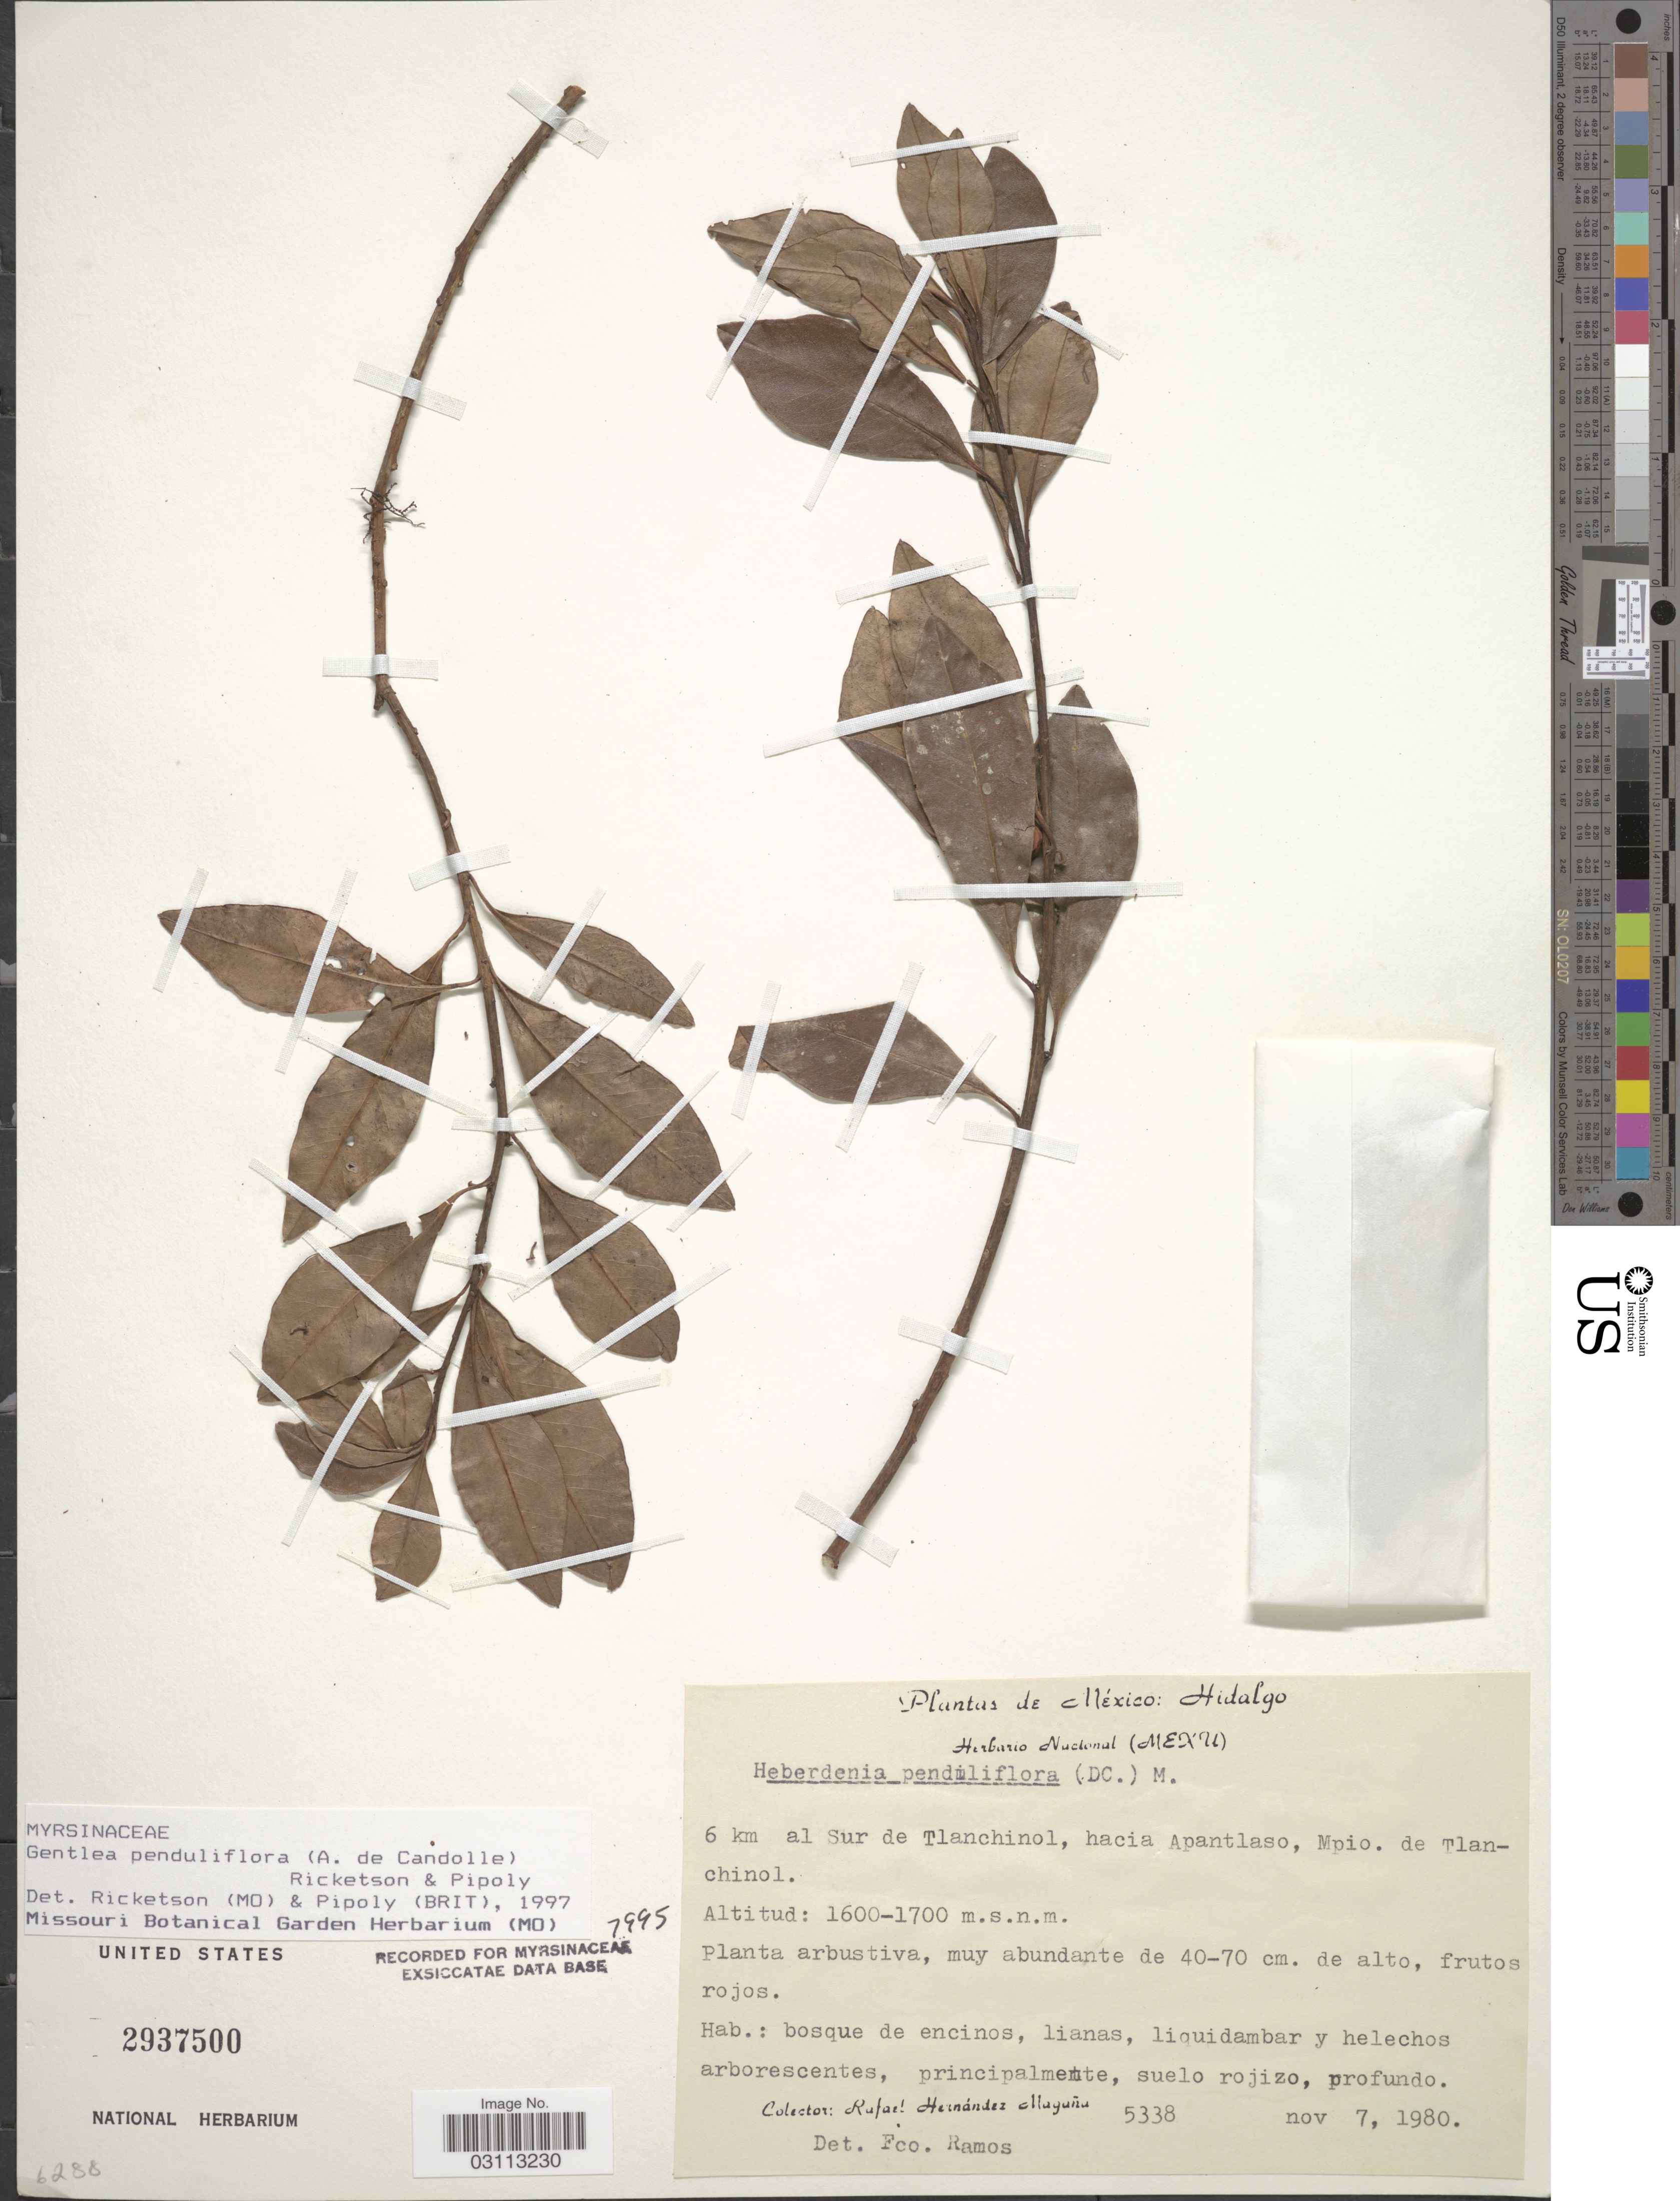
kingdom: Plantae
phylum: Tracheophyta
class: Magnoliopsida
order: Ericales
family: Primulaceae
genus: Gentlea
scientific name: Gentlea penduliflora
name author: (A. DC.) Pipoly & Ricketson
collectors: R. Hernández-M.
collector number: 5338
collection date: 1980-11-07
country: Mexico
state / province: Hidalgo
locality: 6 km al Sur de Tlanchinol, hacia Apantlaso, Mpio. de Tlanchinol.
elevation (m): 1600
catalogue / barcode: US 2937500